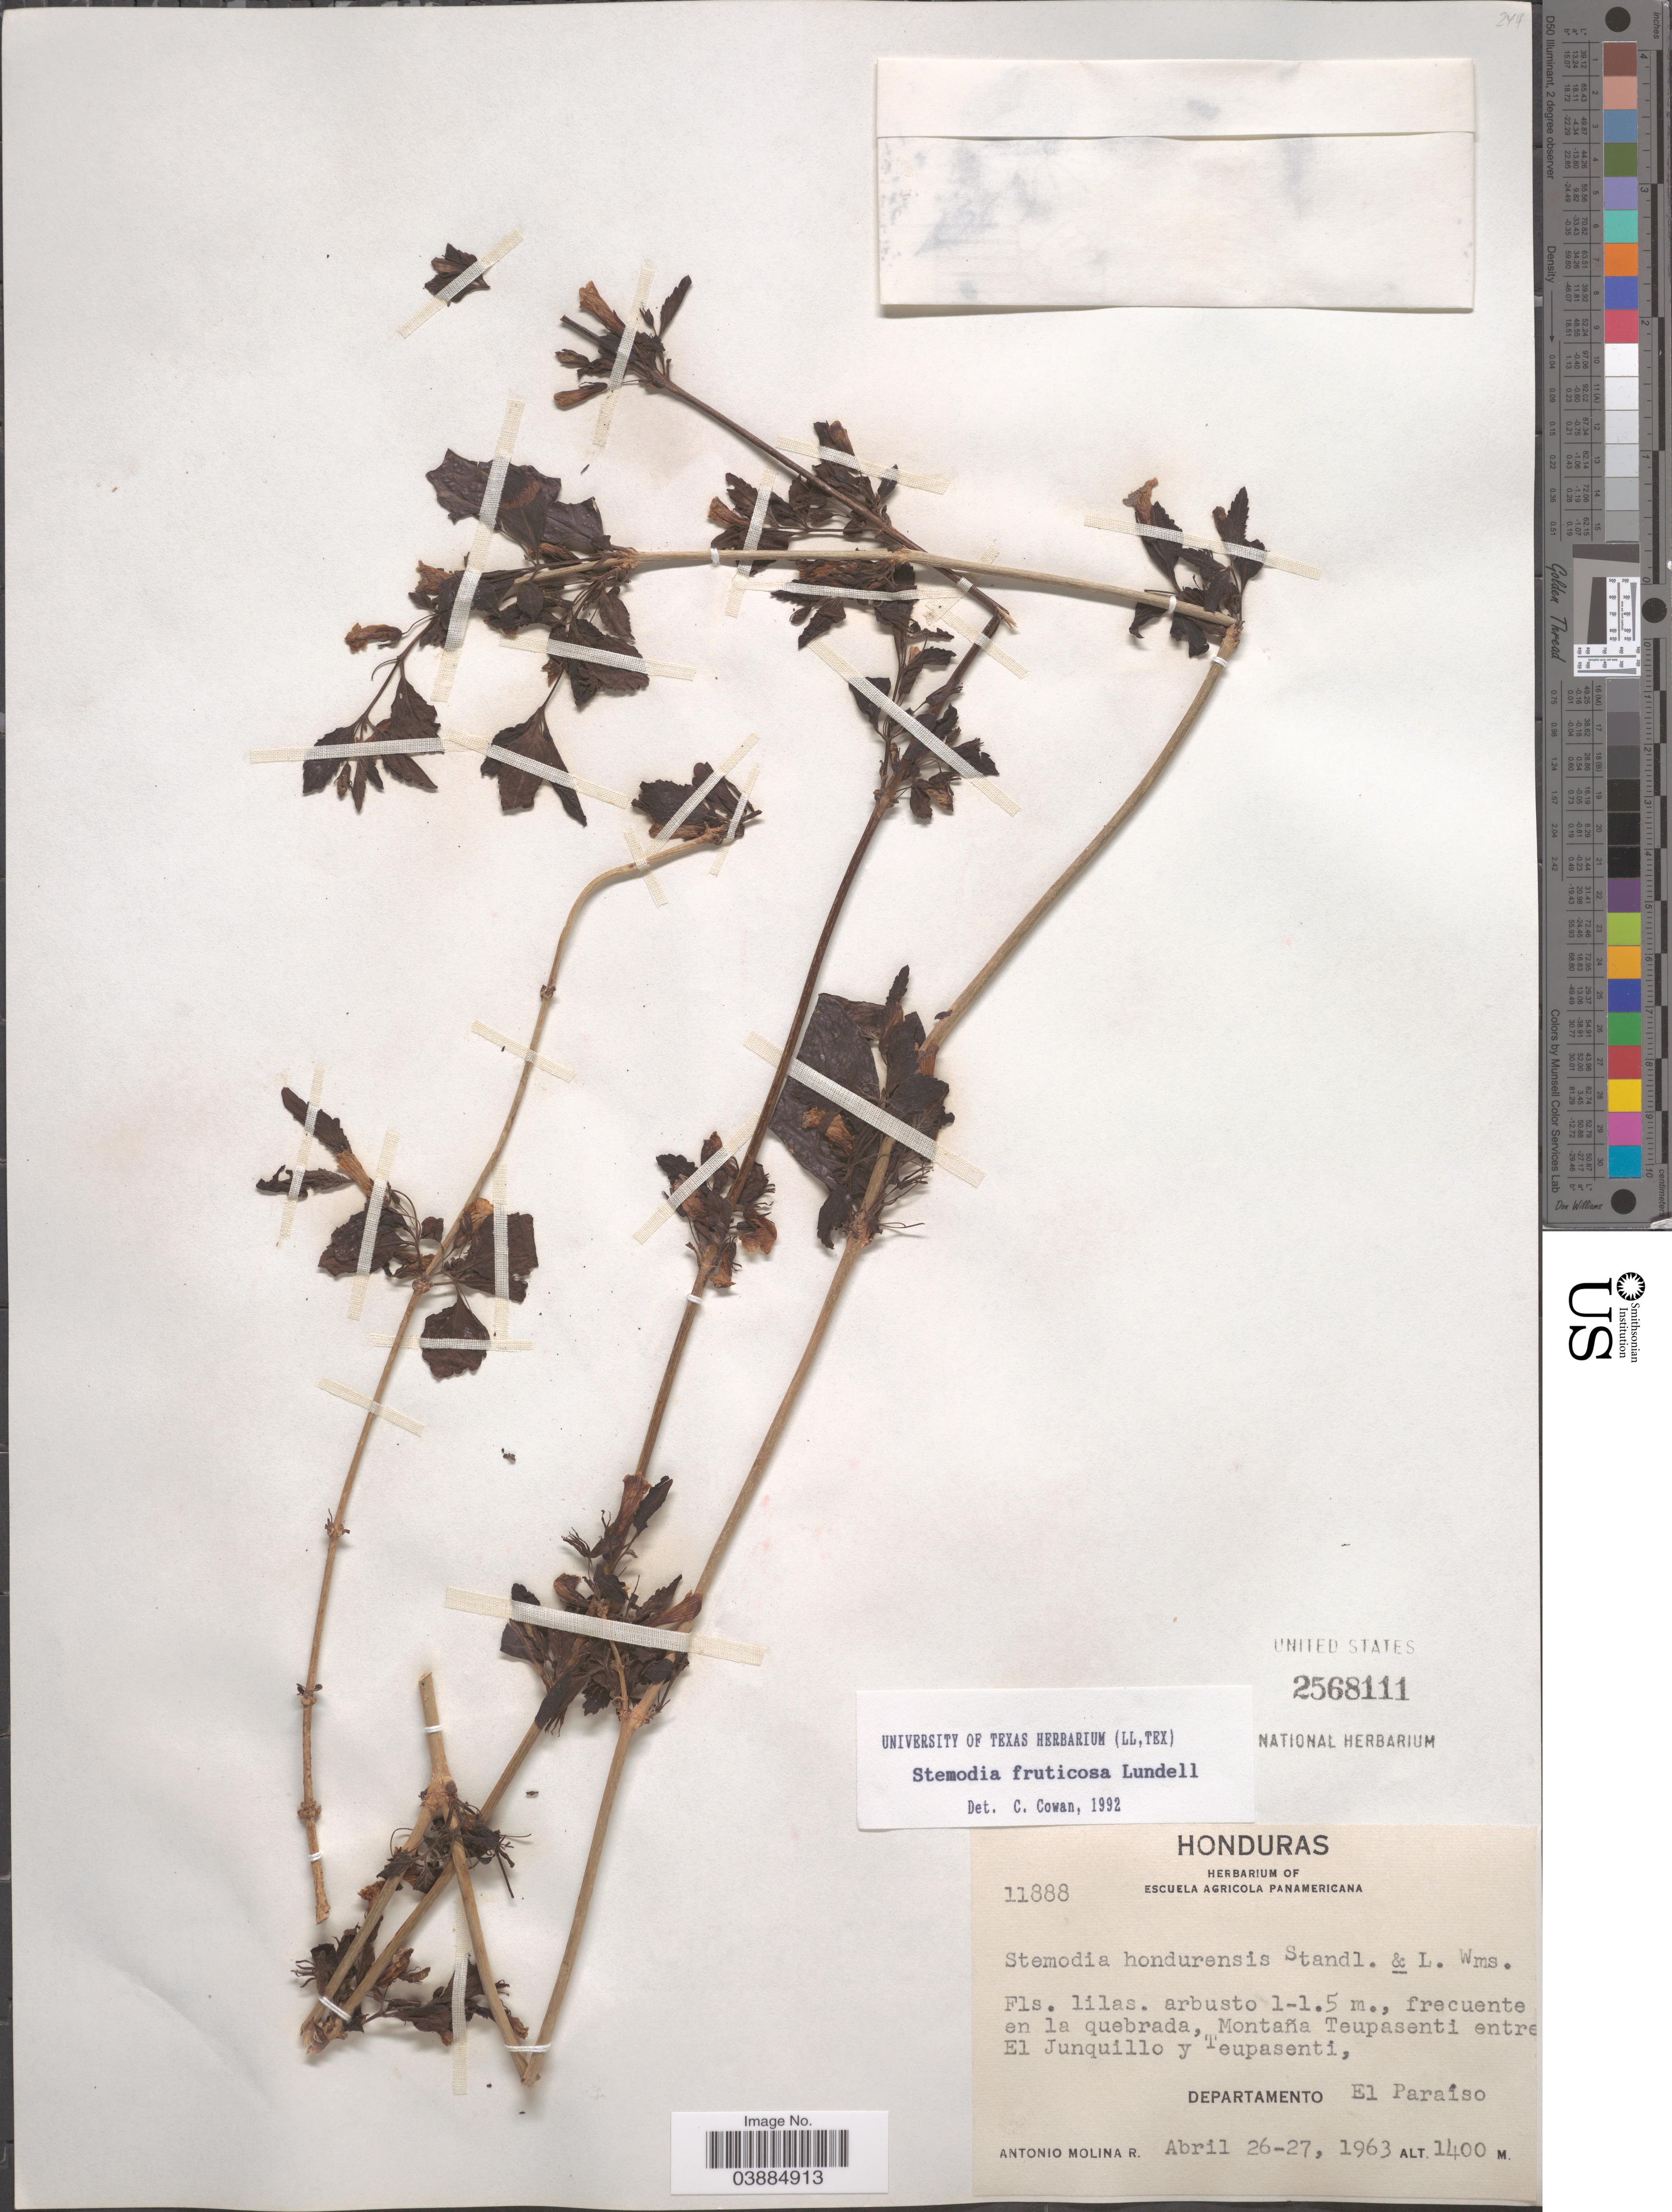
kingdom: Plantae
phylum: Tracheophyta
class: Magnoliopsida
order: Lamiales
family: Plantaginaceae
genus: Stemodia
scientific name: Stemodia fruticosa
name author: Lundell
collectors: A. Molina R.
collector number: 11888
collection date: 1963-04-26/1963-04-27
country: Honduras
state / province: El Paraiso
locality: Montaña Teupasenti entre El Junquillo y Teupasenti. Departamento El Paraíso.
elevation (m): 1400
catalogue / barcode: US 2568111